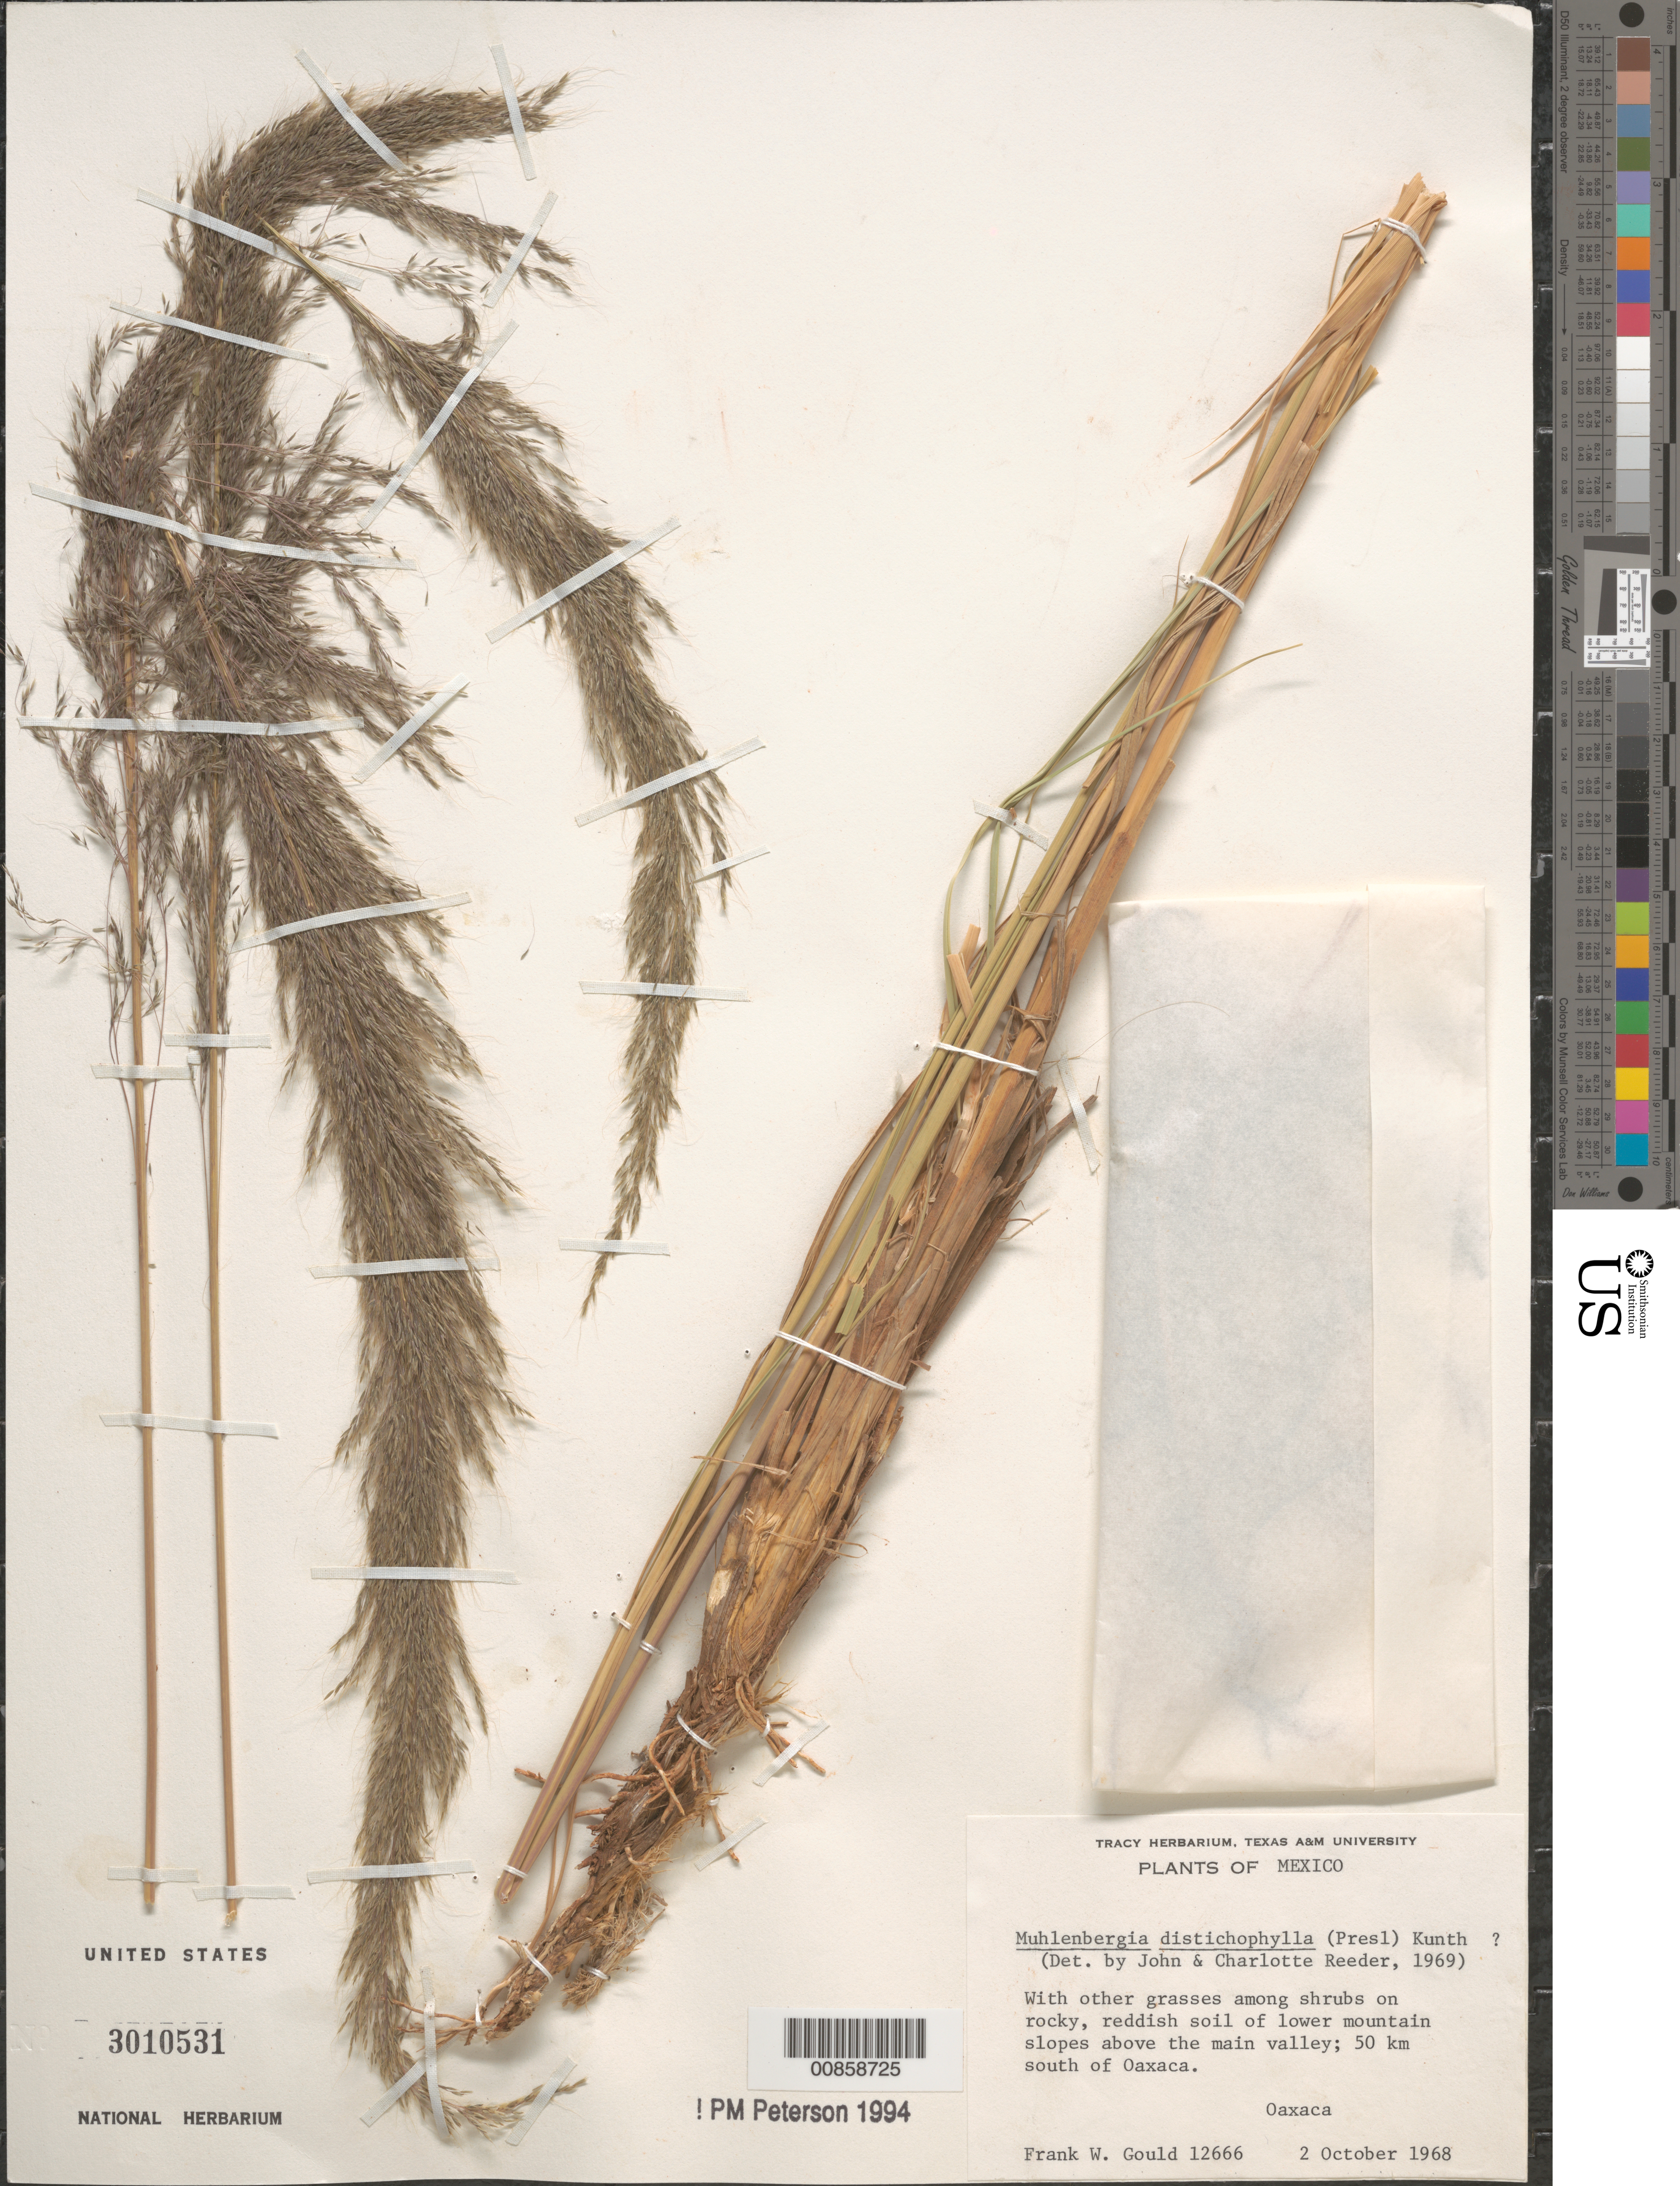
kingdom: Plantae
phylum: Tracheophyta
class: Liliopsida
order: Poales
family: Poaceae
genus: Muhlenbergia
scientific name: Muhlenbergia distichophylla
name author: (J. Presl) Kunth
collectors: F. W. Gould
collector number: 12666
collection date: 1968-10-02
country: Mexico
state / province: Oaxaca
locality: With other grasses among shrubs on rocky, reddish soil of lower mountain slopes above the main valley; 50 km south of Oaxaca.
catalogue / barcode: US 3010531